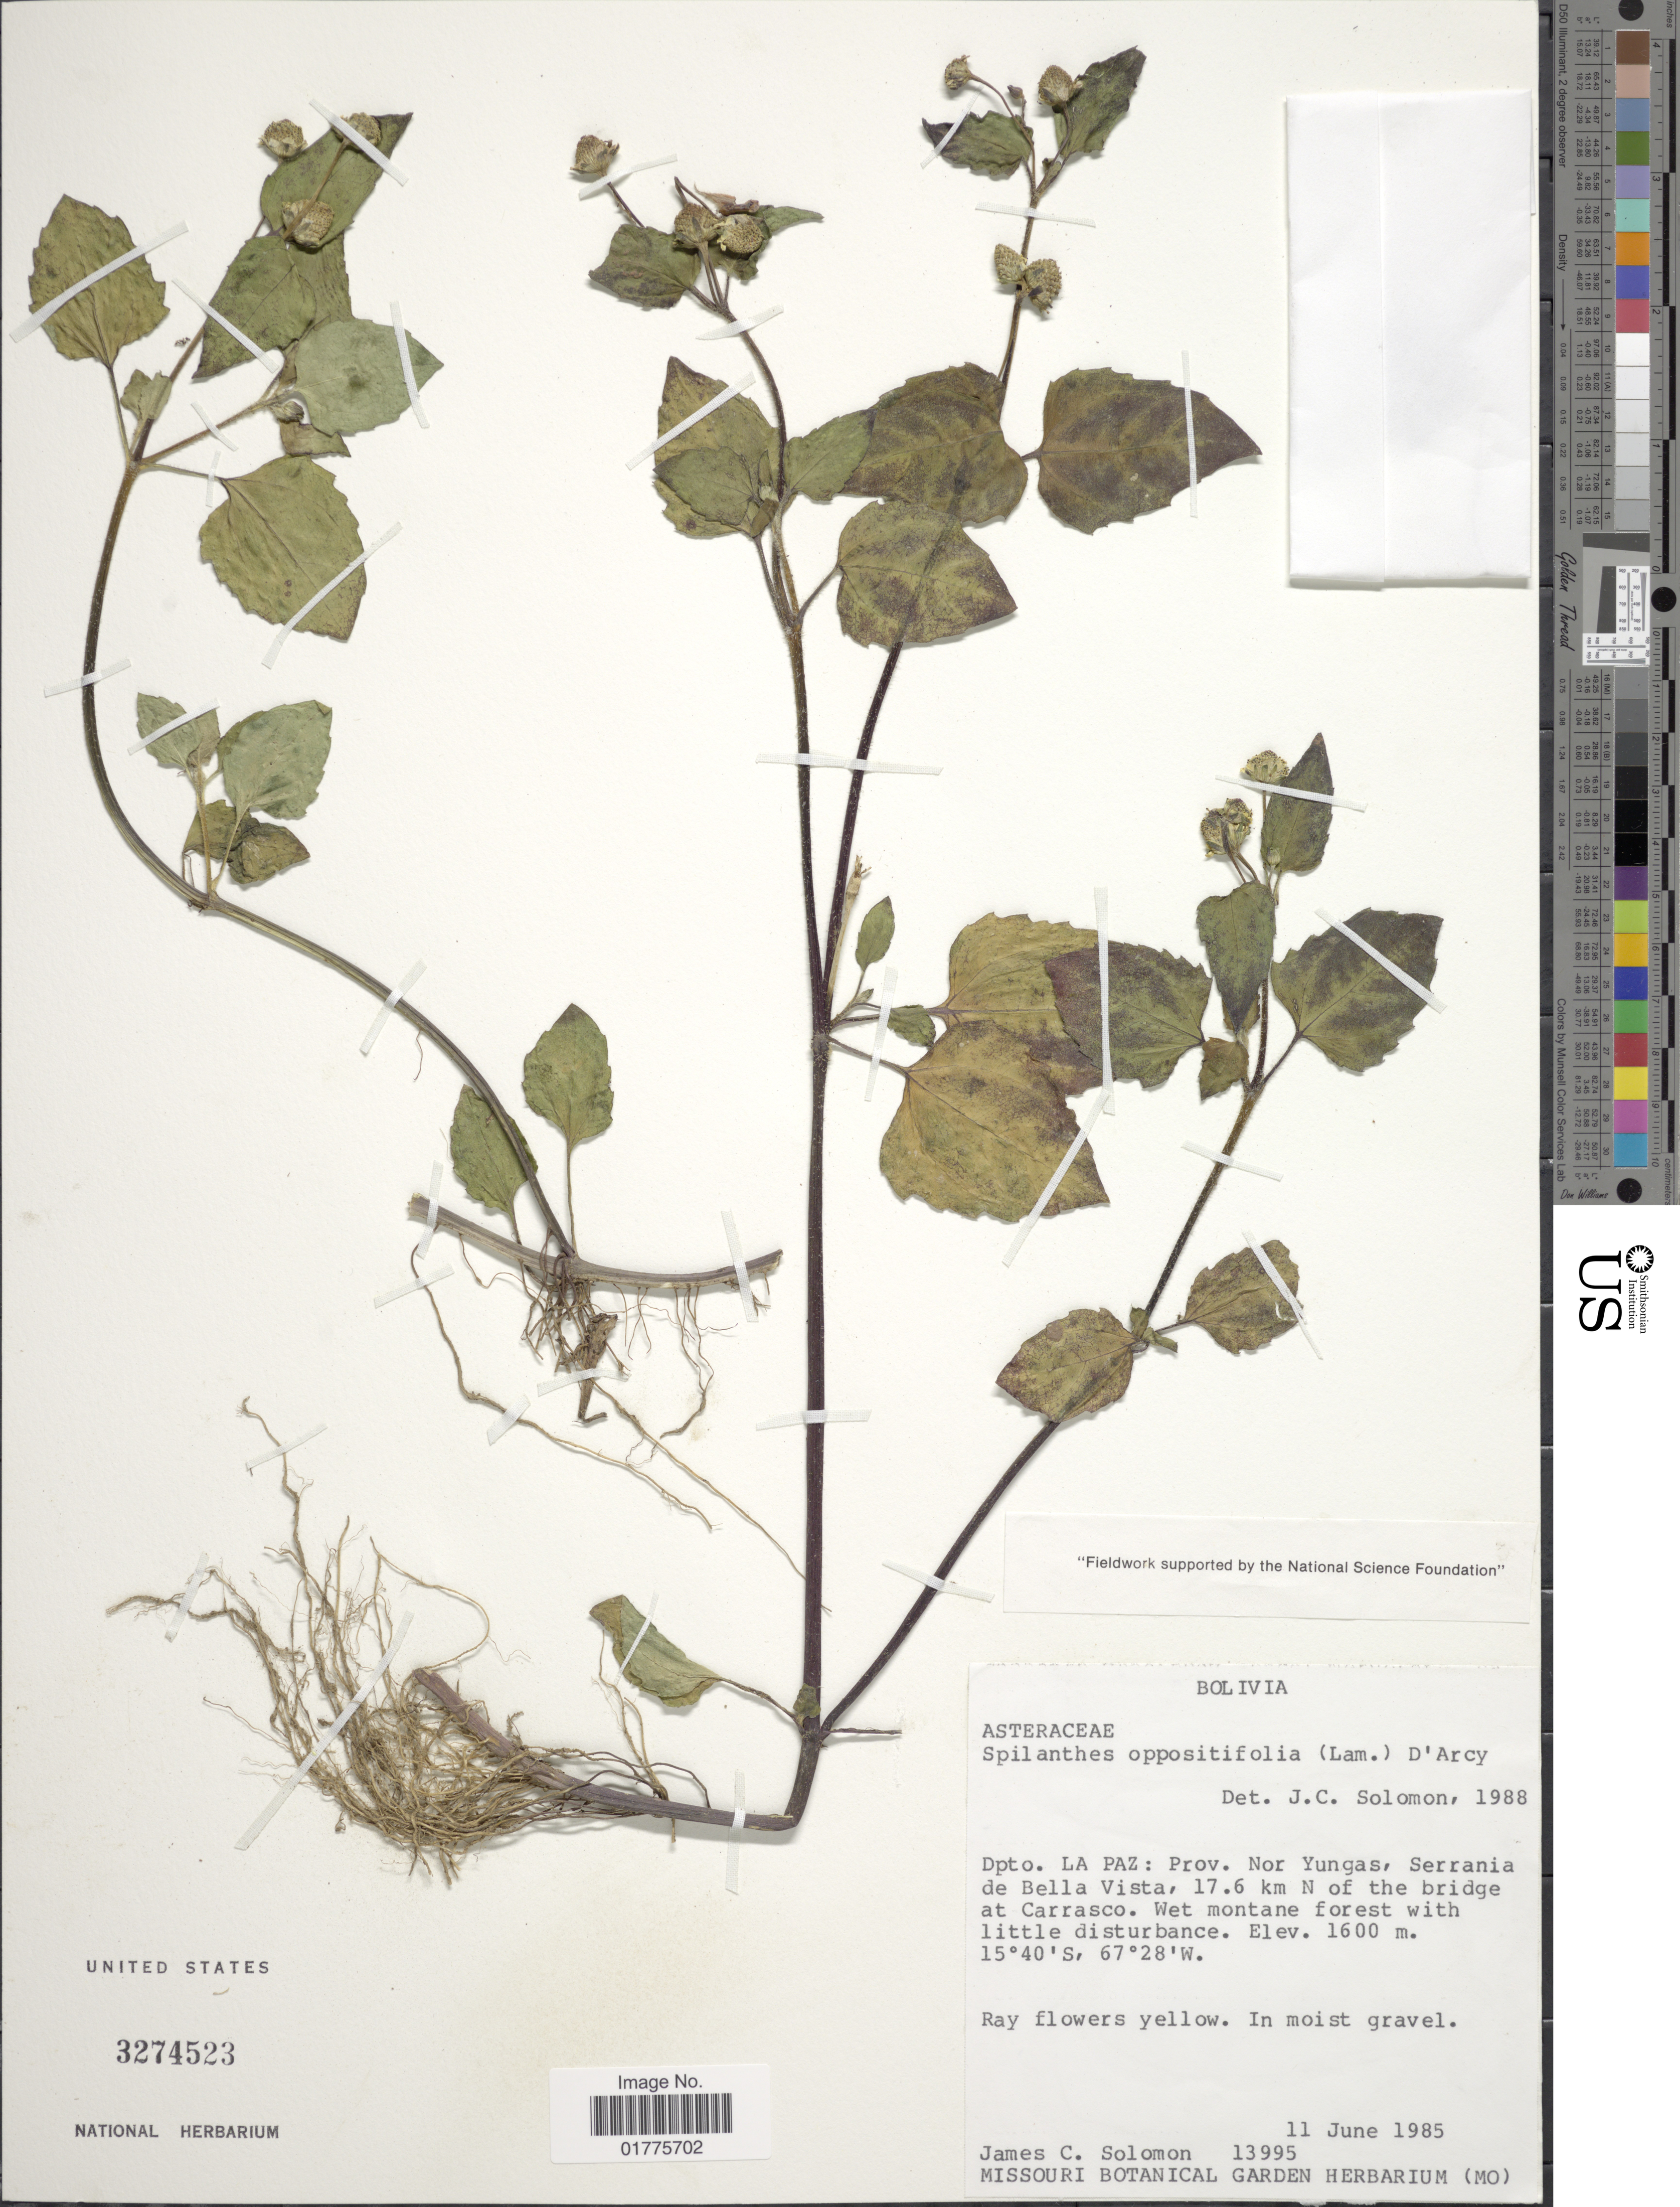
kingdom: Plantae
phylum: Tracheophyta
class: Magnoliopsida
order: Asterales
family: Asteraceae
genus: Acmella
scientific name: Acmella repens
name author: (Walter) Rich.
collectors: J. C. Solomon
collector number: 13995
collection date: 1985-06-11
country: Bolivia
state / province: La Paz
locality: Prov. Nor Yungas, Serrania de Bella Vista, 17.6 km N of the bridge at Carrasco,wet montane forest, in moist gravel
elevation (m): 1600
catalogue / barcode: US 3274523